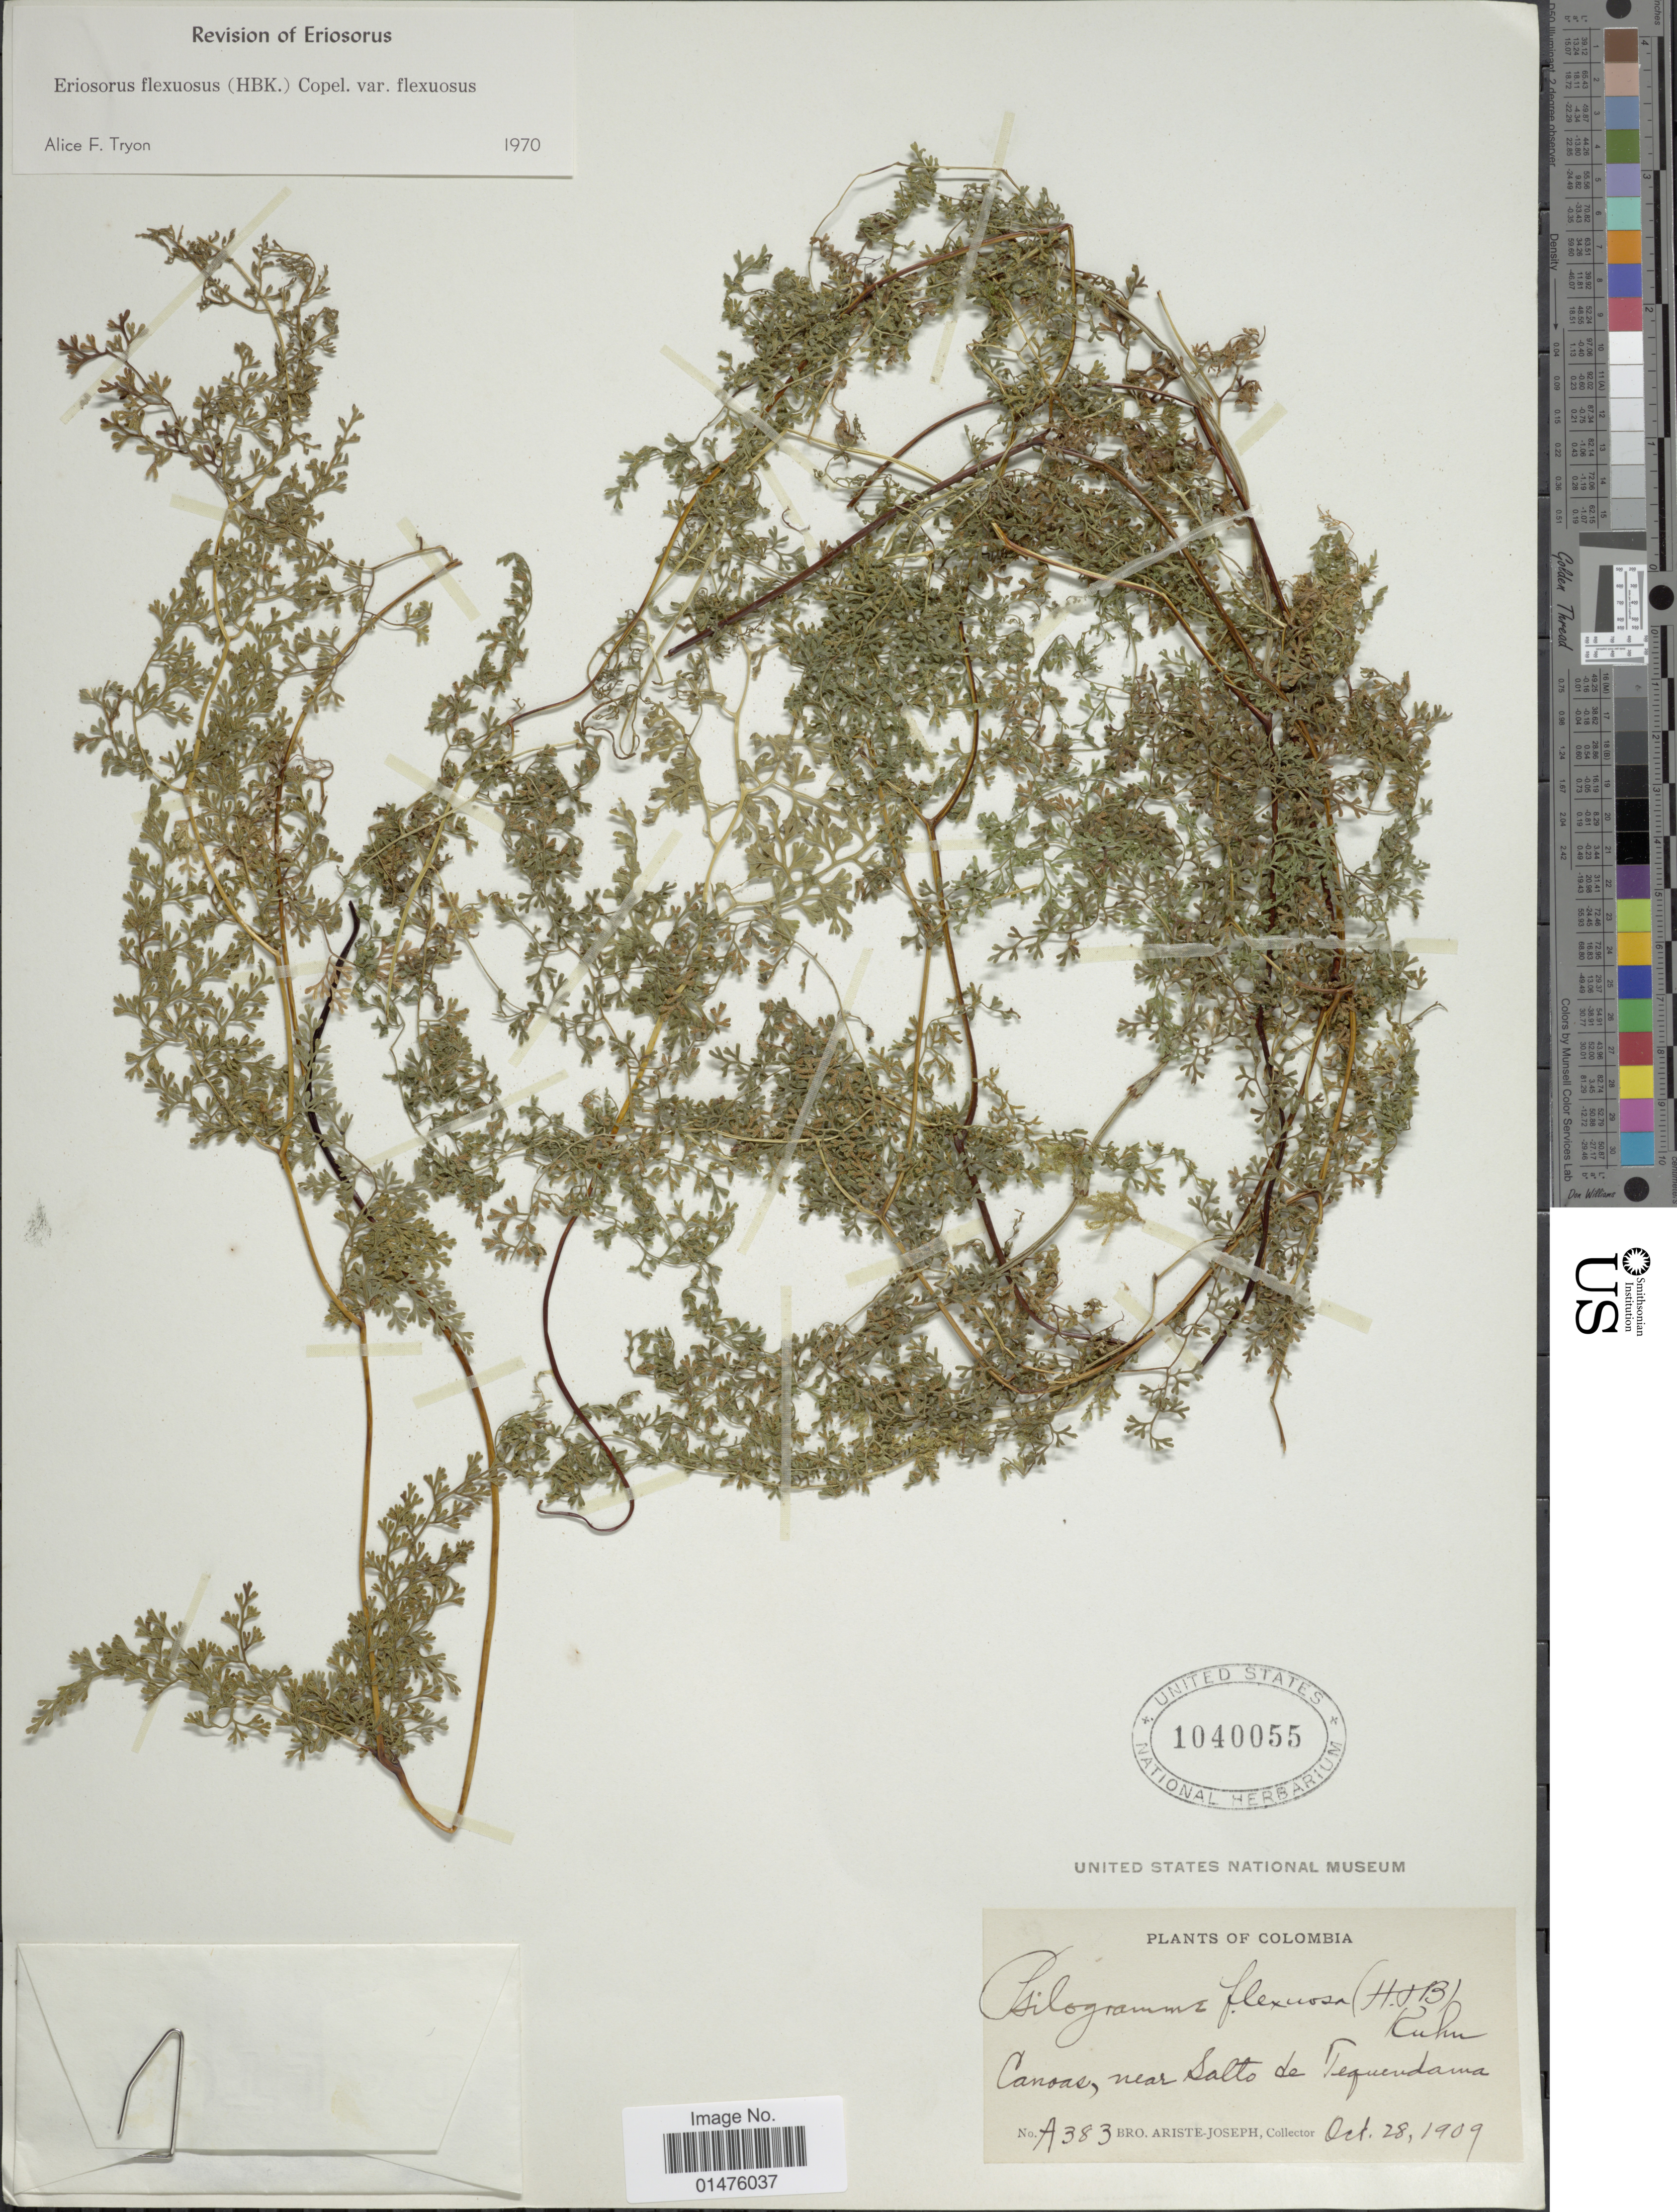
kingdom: Plantae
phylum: Tracheophyta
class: Polypodiopsida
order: Polypodiales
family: Pteridaceae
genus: Jamesonia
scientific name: Jamesonia flexuosa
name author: (Humb. & Bonpl.) Christenh.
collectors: Bro. Ariste-Joseph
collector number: A 383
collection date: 1909-10-28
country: Colombia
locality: Canoas, near Salto de Tequendama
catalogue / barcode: US 1040055